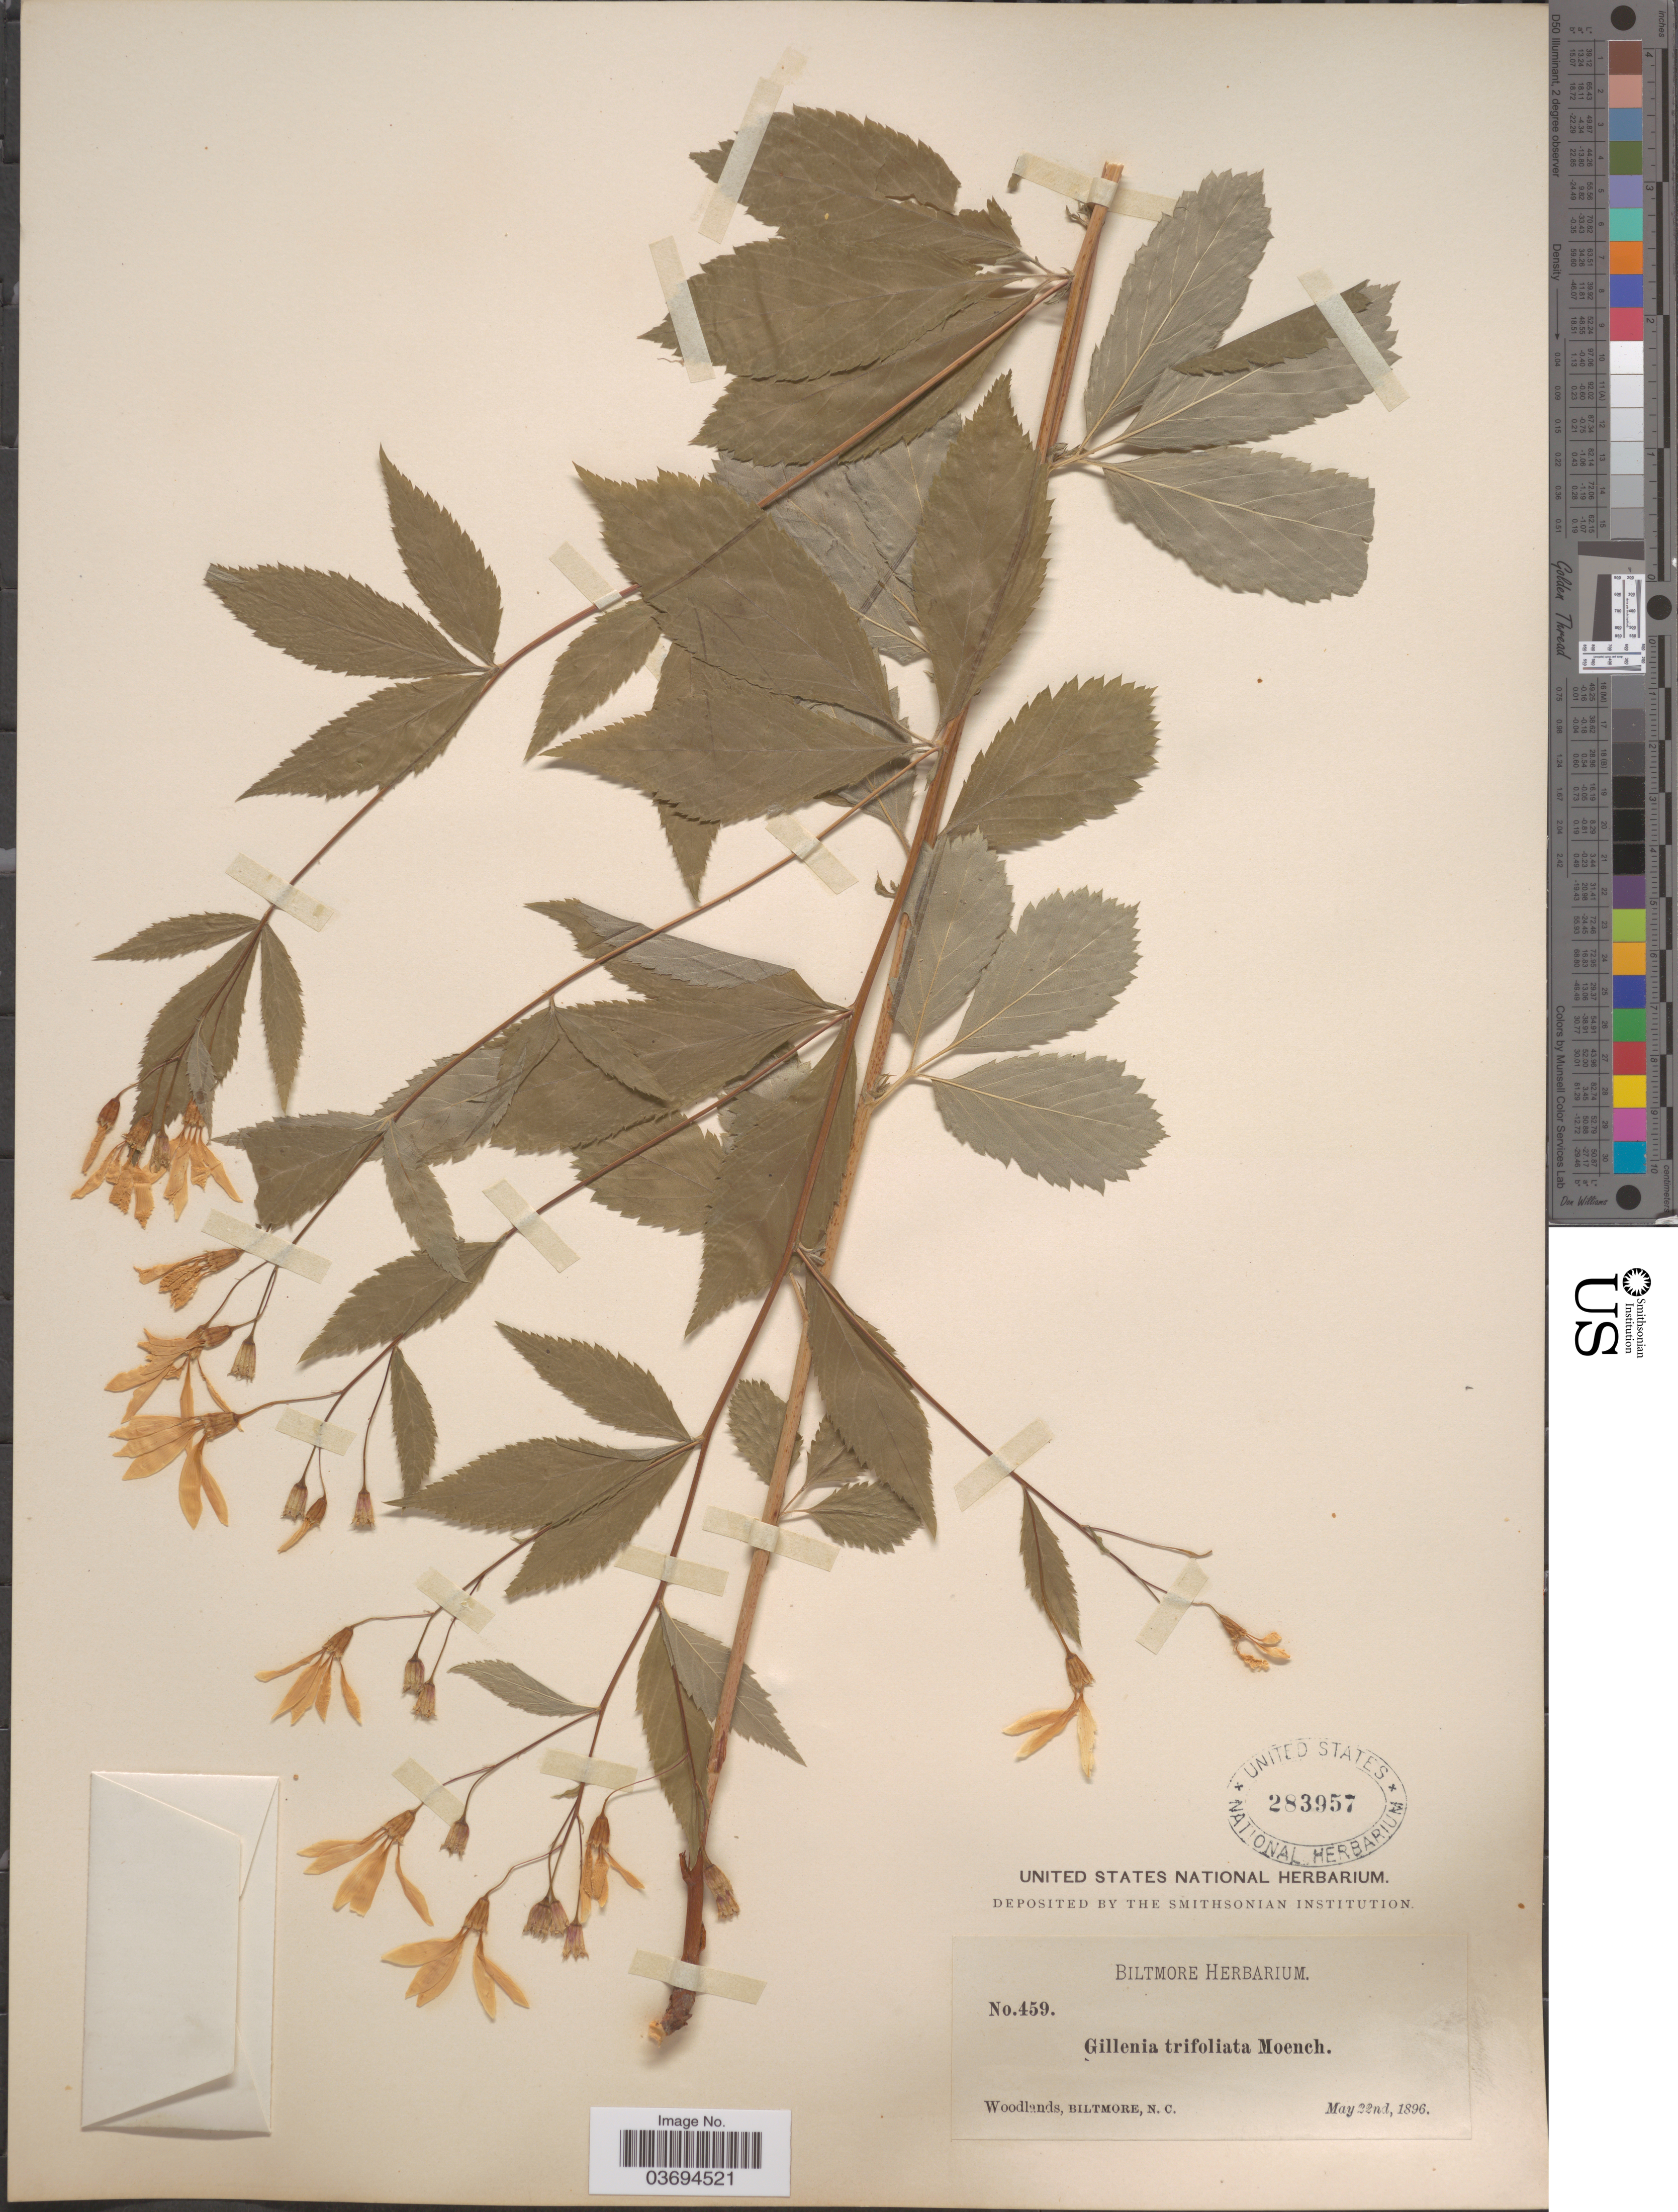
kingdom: Plantae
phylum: Tracheophyta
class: Magnoliopsida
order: Rosales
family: Rosaceae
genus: Gillenia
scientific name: Gillenia trifoliata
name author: (L.) Moench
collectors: ex herb. Biltmore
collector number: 459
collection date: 1896-05-22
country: United States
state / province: North Carolina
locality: Woodlands, Biltmore.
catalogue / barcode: US 283957